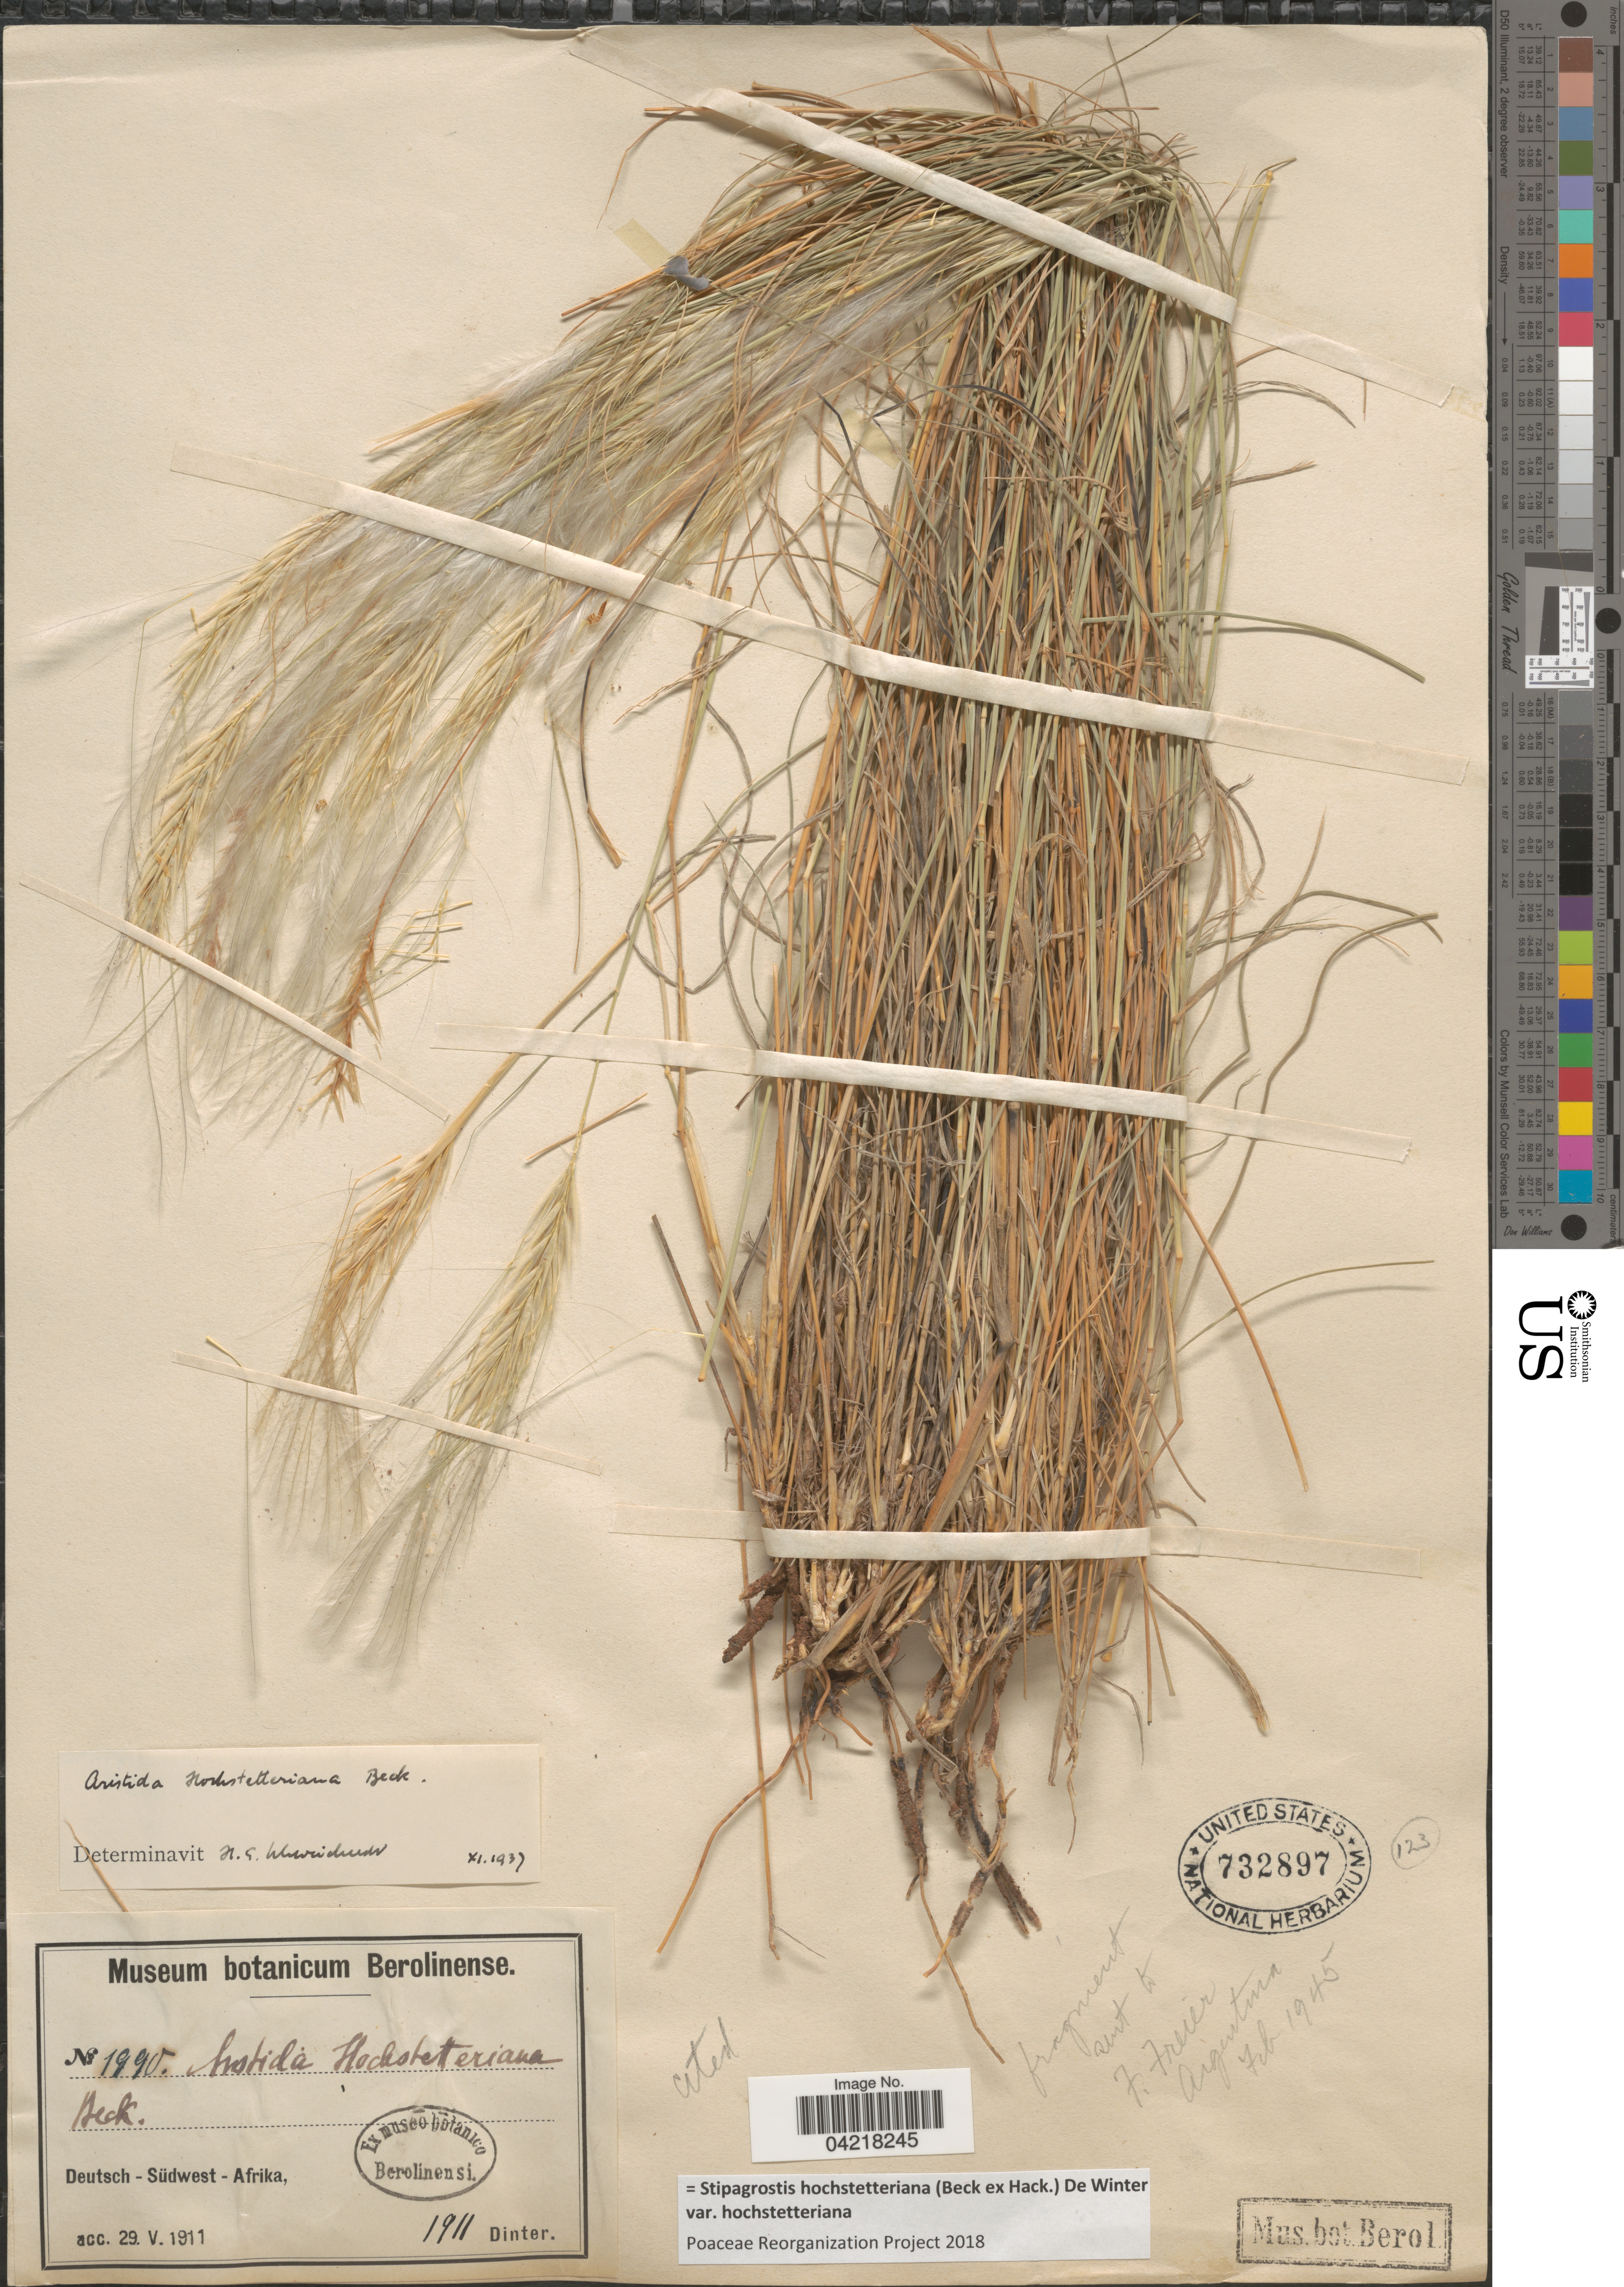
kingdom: Plantae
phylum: Tracheophyta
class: Liliopsida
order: Poales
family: Poaceae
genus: Stipagrostis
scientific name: Stipagrostis hochstetterana var. hochstetterana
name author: (Beck & Hack.) De Winter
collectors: Dinter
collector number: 1990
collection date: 1911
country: Namibia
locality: Deutsch-Südwest-Afrika.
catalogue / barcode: US 732897